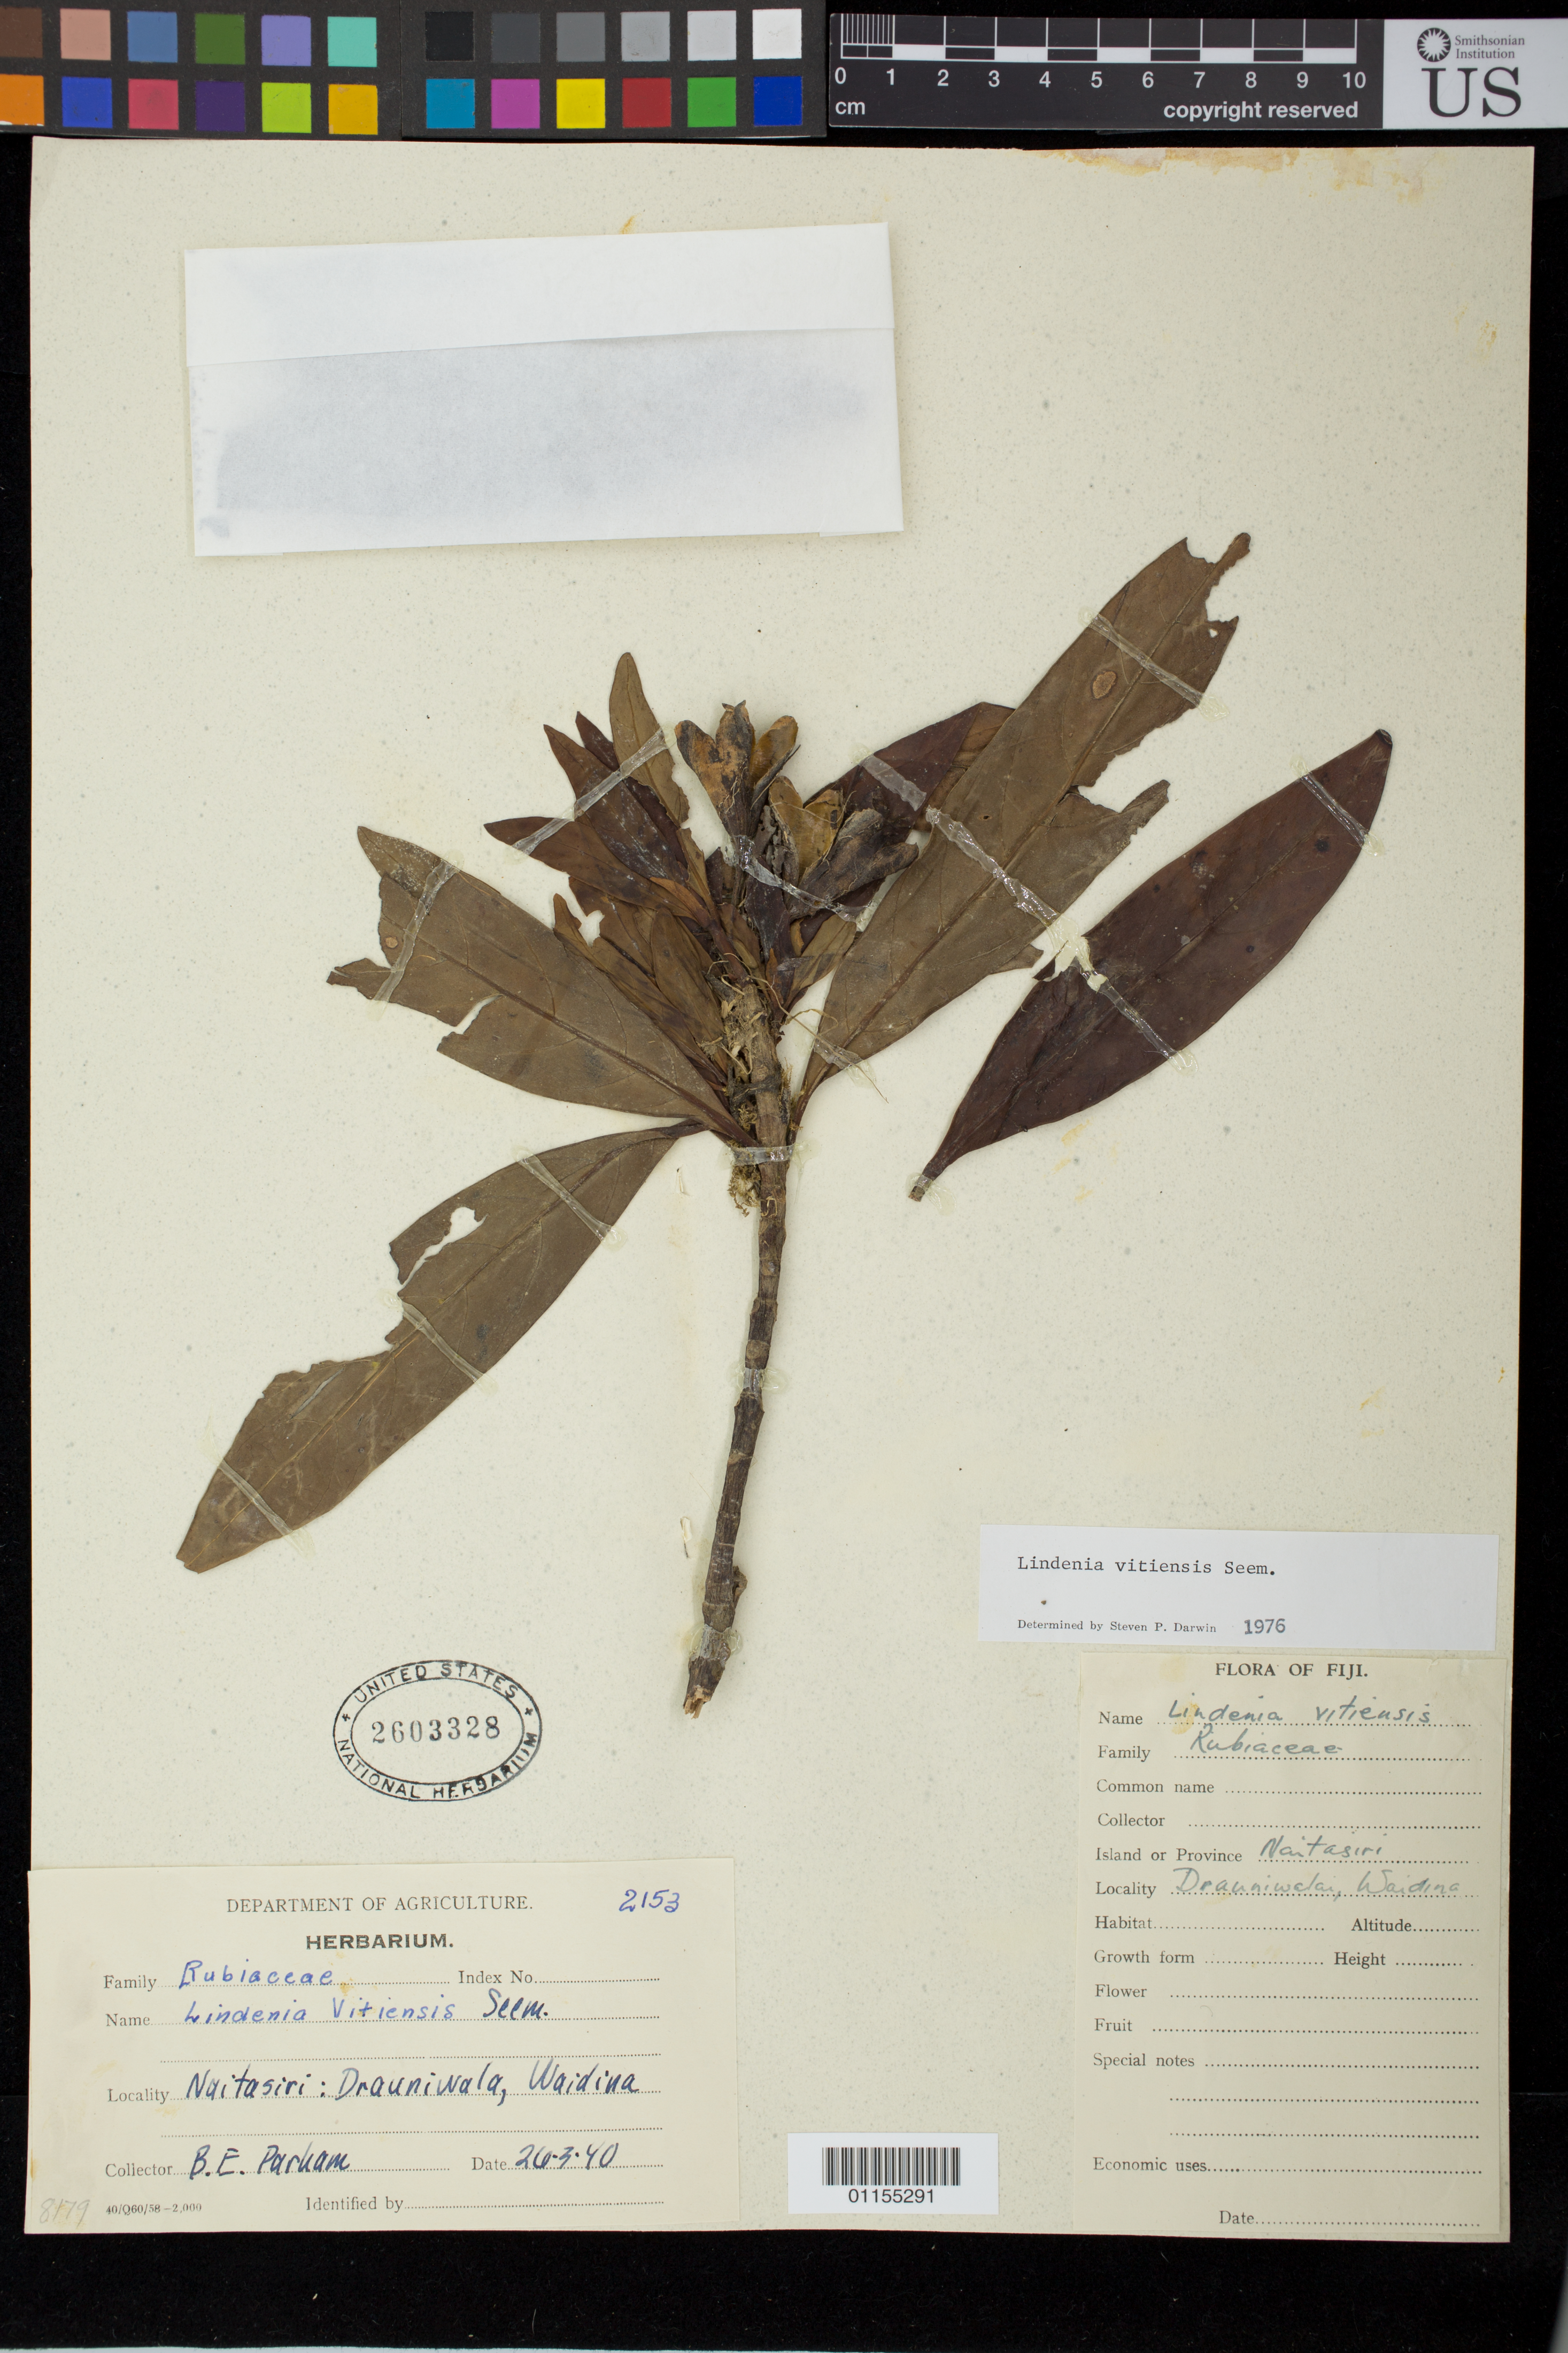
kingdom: Plantae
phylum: Tracheophyta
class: Magnoliopsida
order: Gentianales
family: Rubiaceae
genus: Lindenia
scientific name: Lindenia vitiensis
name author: Seem.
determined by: Darwin, S. P.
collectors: B. E. Parham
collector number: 2153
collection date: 1940-03-26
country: Fiji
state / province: Naitasiri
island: Viti Levu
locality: Drauniwala, Waidina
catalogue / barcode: US 2603328